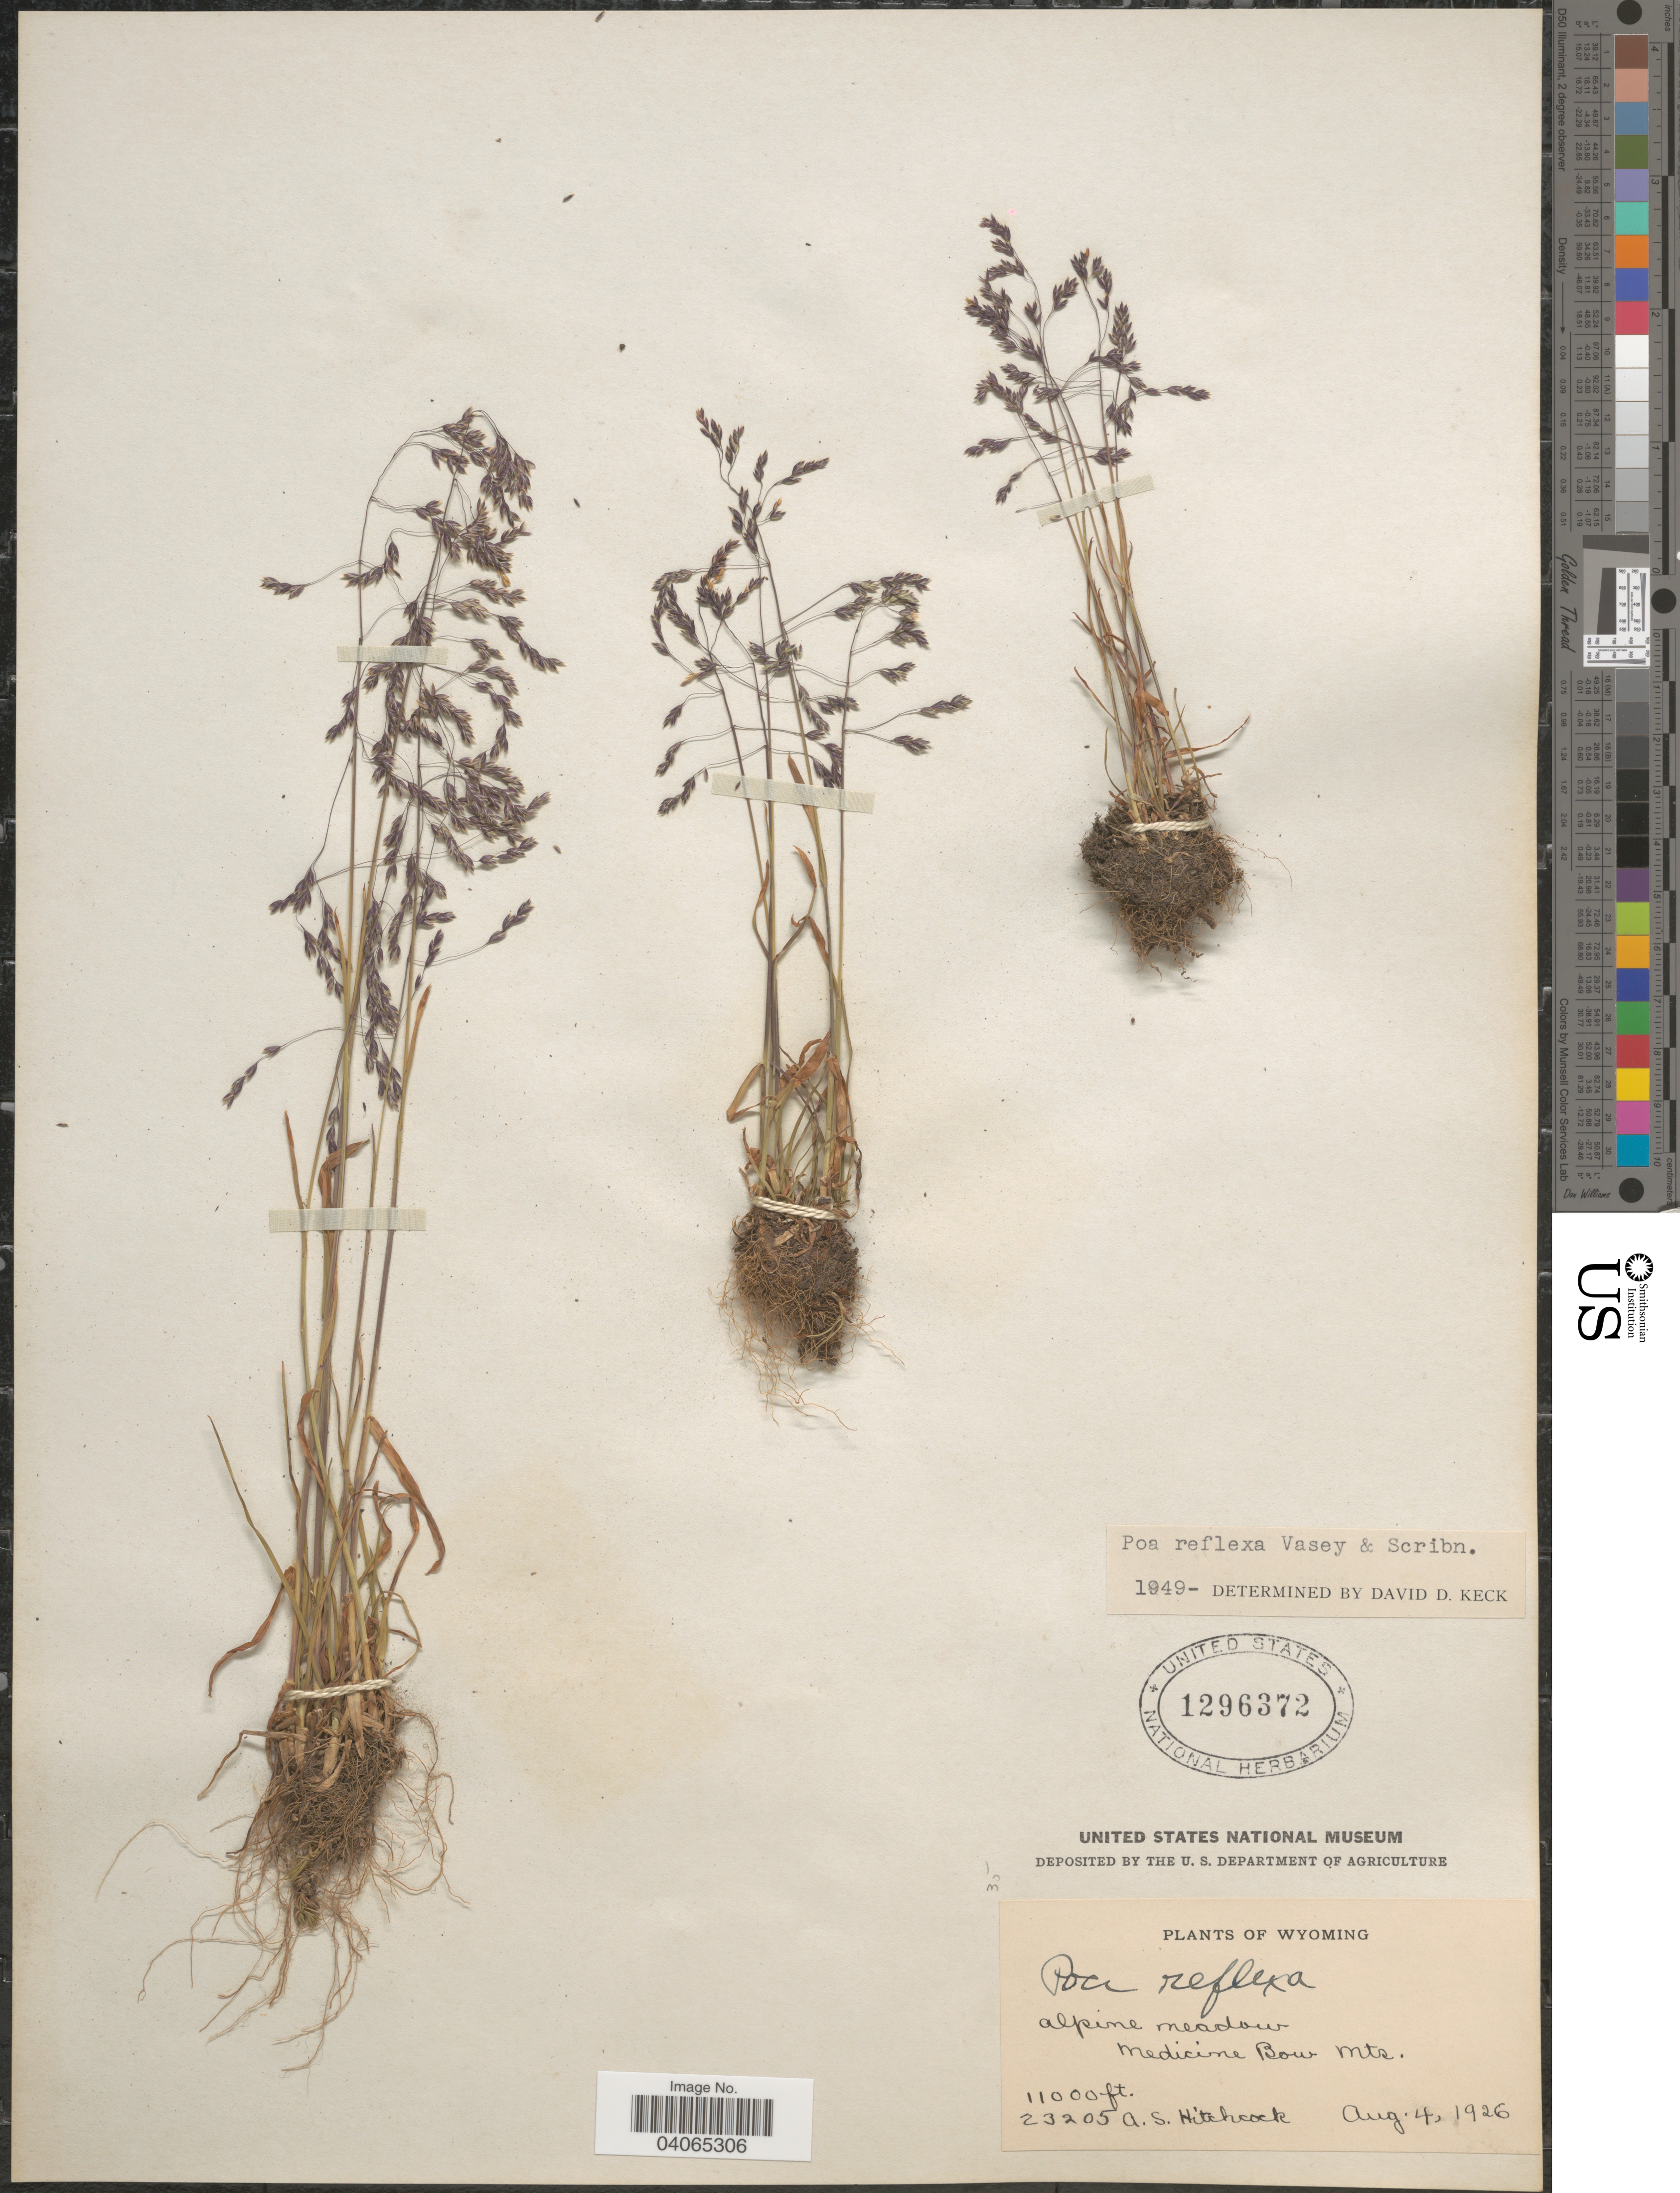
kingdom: Plantae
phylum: Tracheophyta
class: Liliopsida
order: Poales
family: Poaceae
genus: Poa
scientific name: Poa reflexa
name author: Vasey & Scribn.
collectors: A. S. Hitchcock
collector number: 23205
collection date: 1926-08-04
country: United States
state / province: Wyoming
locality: Alpine meadow. Medicine Bow Mts.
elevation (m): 3353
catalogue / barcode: US 1296372